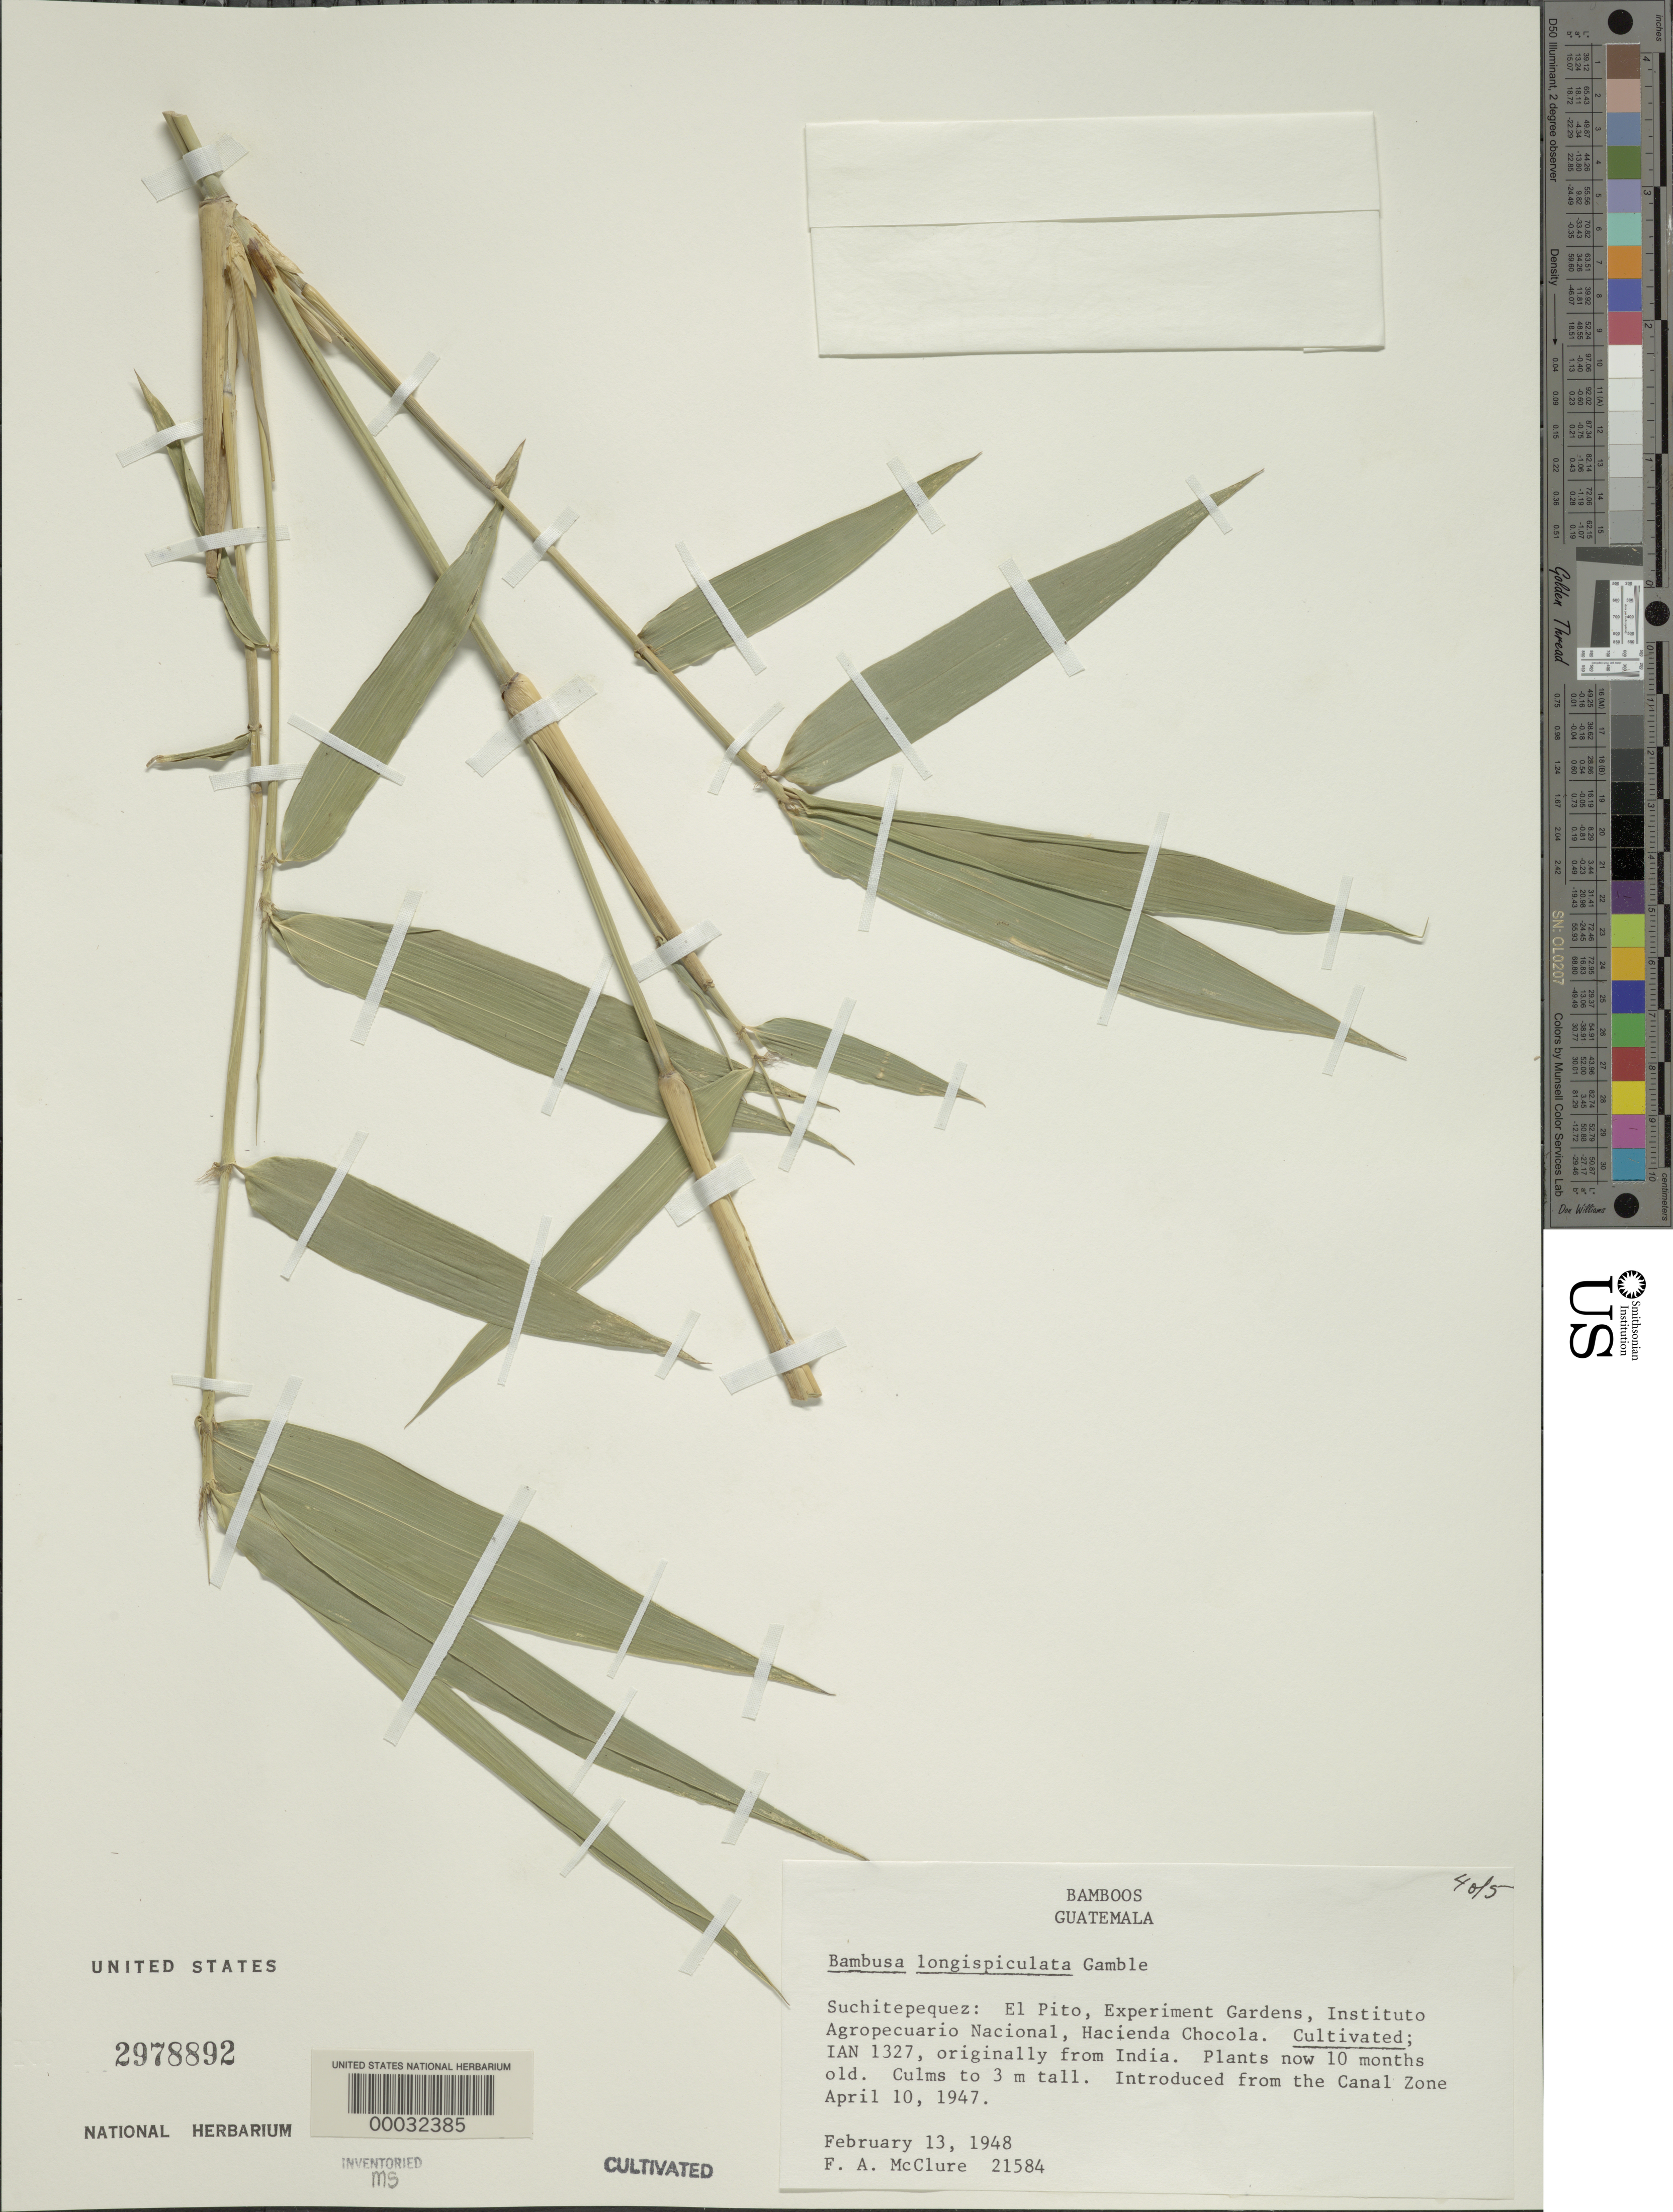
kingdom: Plantae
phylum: Tracheophyta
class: Liliopsida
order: Poales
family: Poaceae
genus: Bambusa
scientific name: Bambusa longispiculata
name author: Gamble ex Brandis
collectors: F. A. McClure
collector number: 21584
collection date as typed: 13 Feb 1948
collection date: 1948-02-13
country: Guatemala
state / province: Suchitepéquez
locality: Experimental garden - El Pito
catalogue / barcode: US 2978892